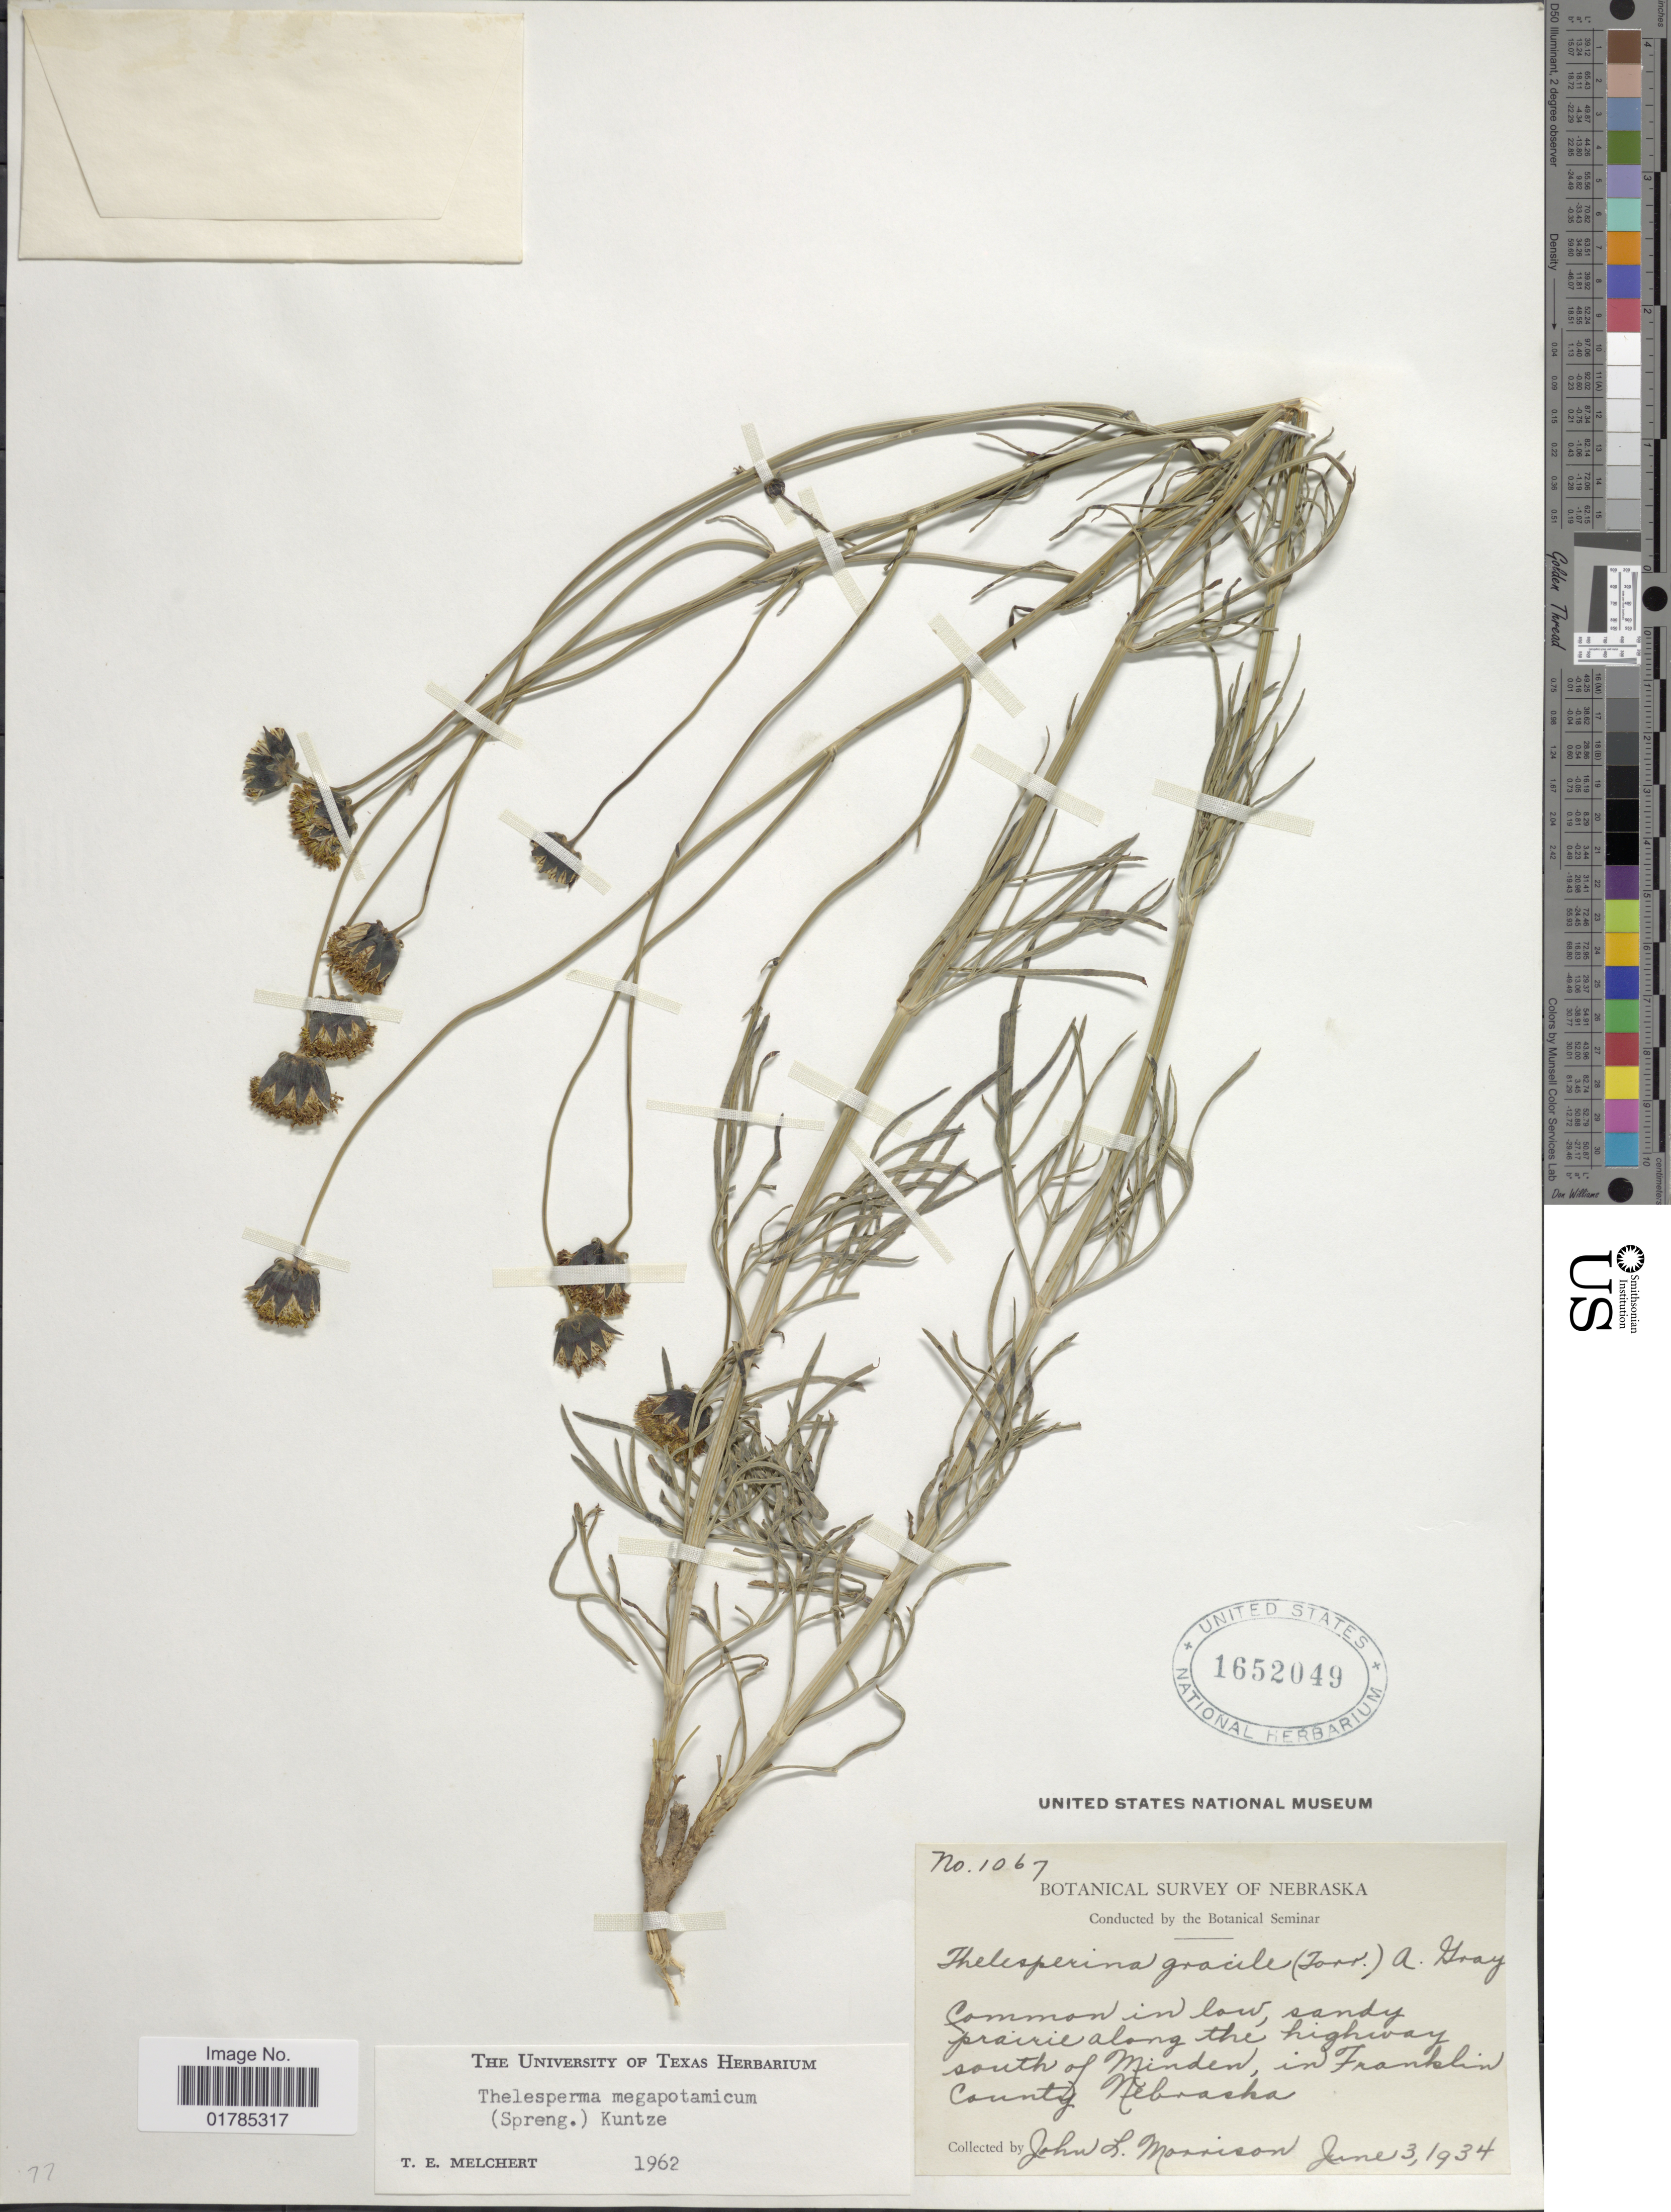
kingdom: Plantae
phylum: Tracheophyta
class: Magnoliopsida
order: Asterales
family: Asteraceae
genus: Thelesperma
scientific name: Thelesperma megapotamicum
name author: (Spreng.) Herter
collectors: J. L. Morrison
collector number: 1067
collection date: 1934-06-03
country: United States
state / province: Nebraska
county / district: Franklin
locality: Along the highway south of Minden in Franklin County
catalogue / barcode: US 1652049